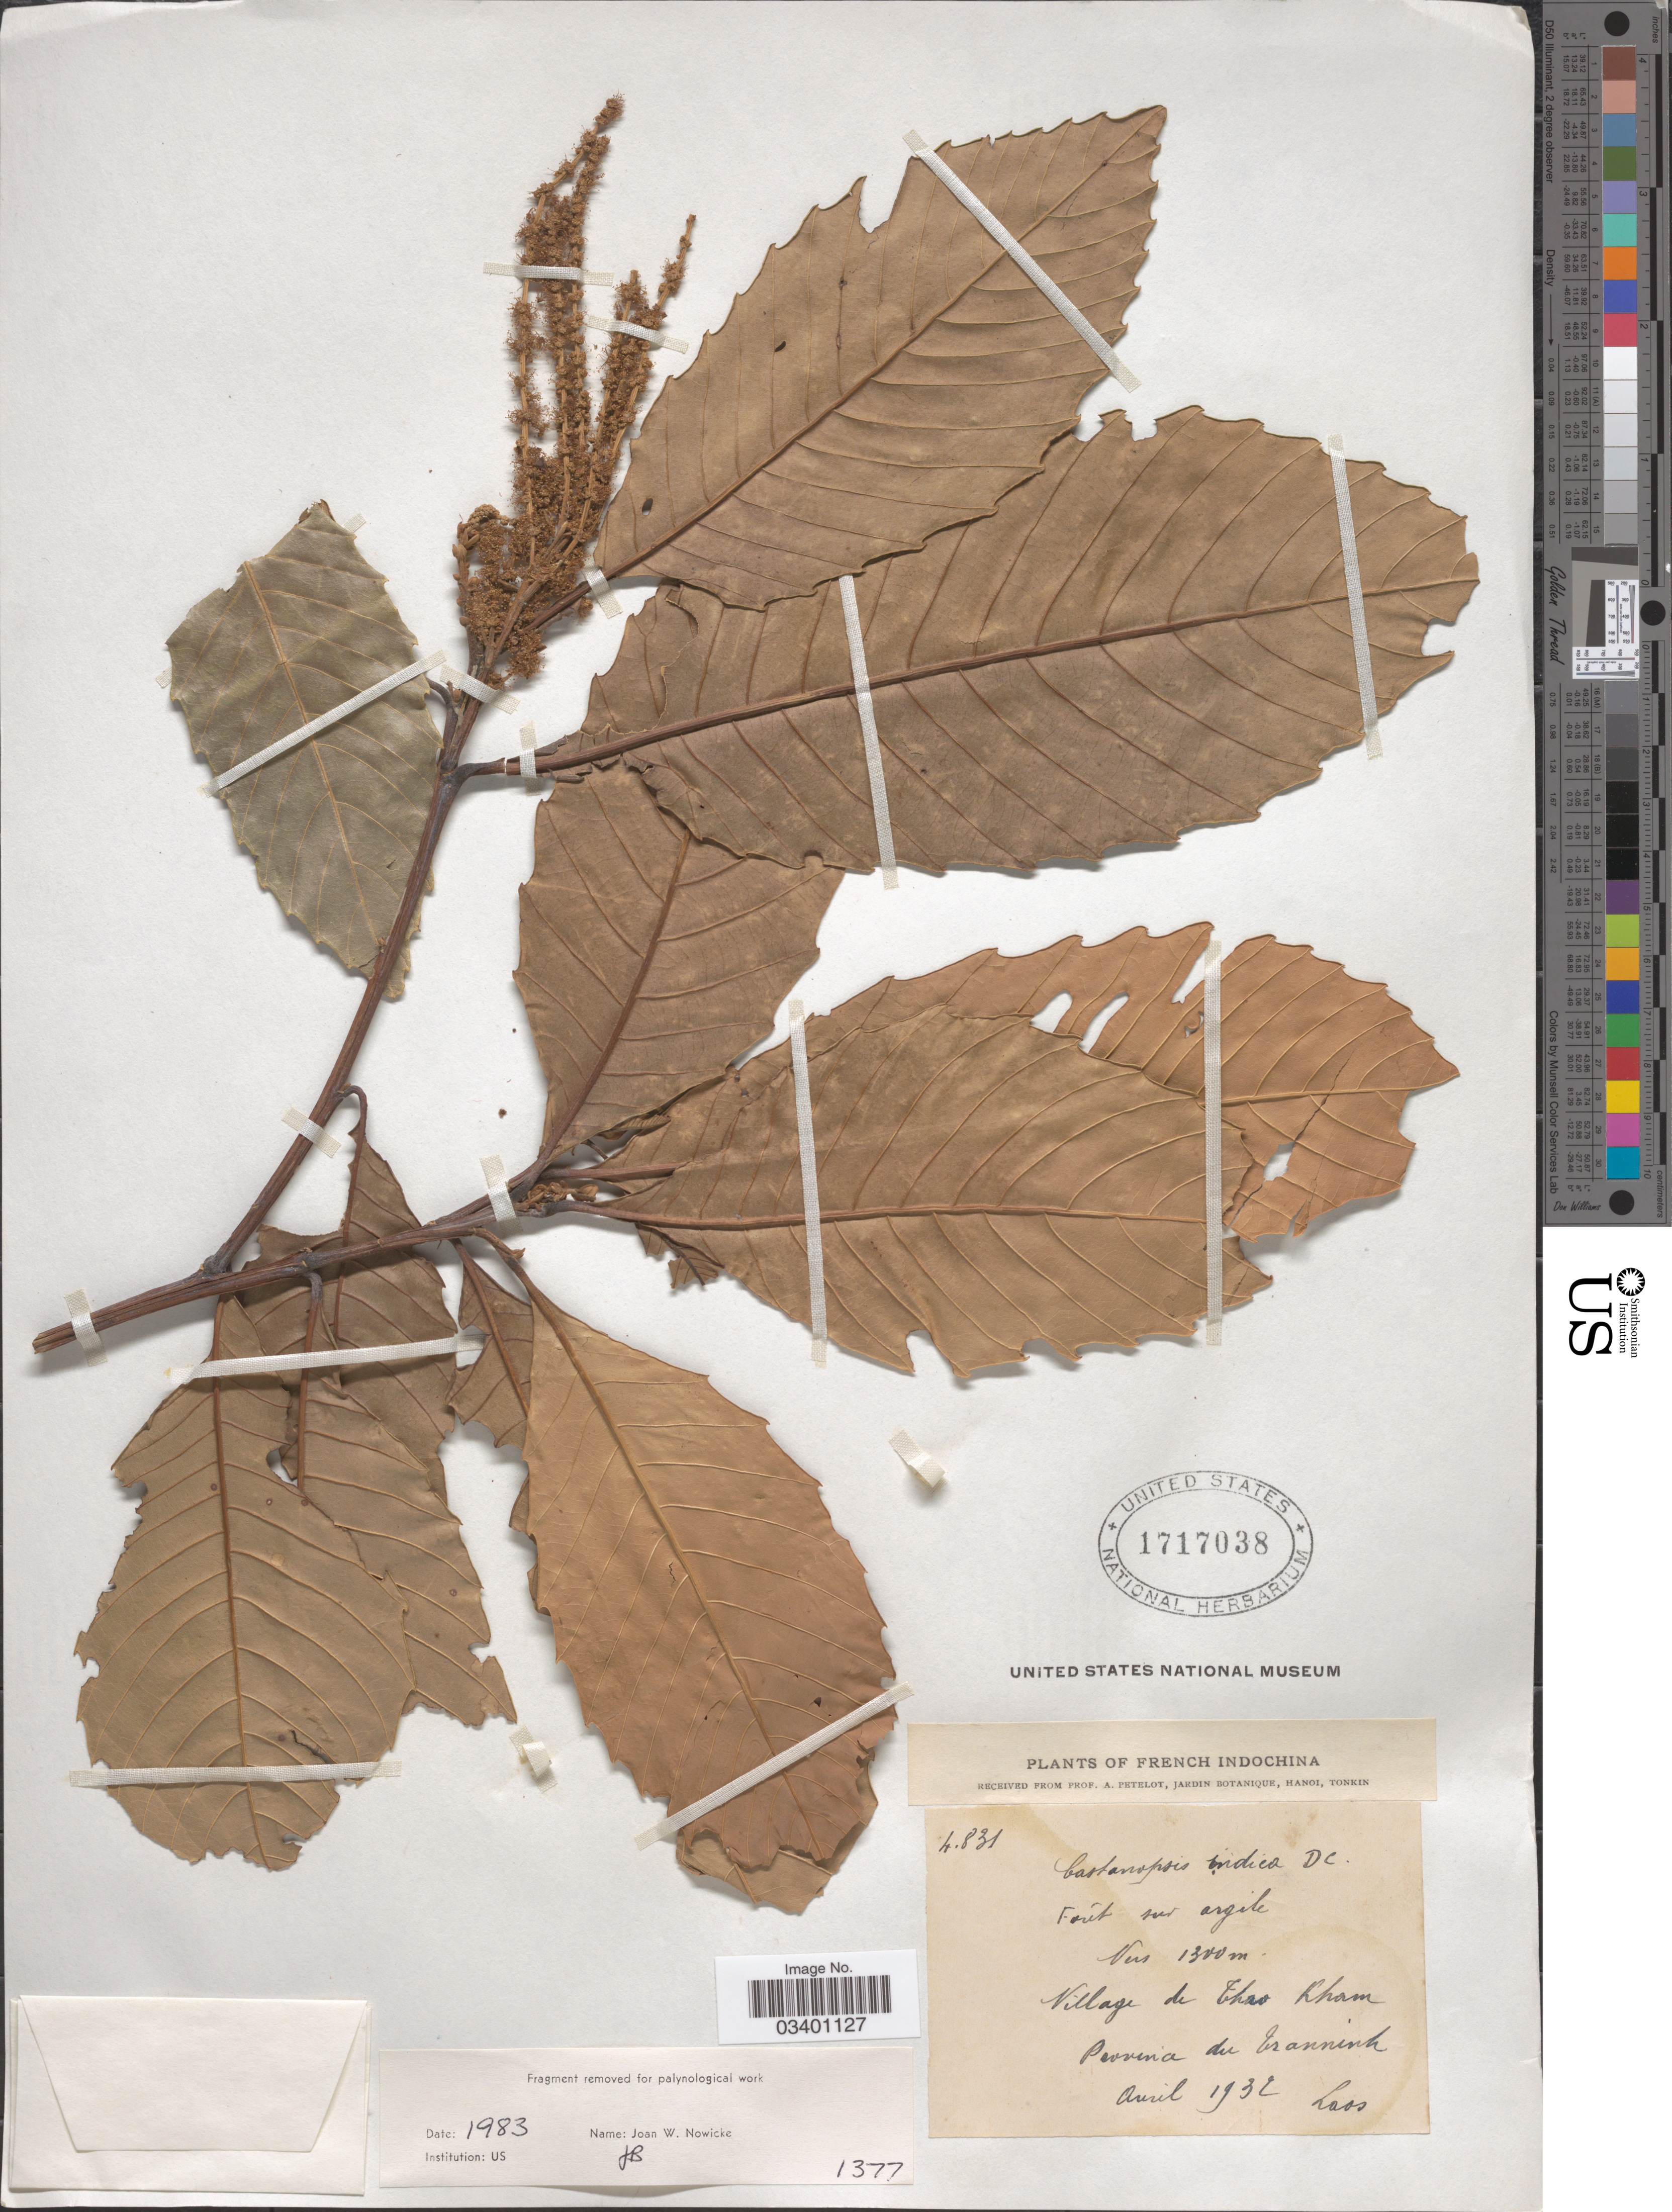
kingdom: Plantae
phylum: Tracheophyta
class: Magnoliopsida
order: Fagales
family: Fagaceae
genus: Castanopsis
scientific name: Castanopsis indica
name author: (Roxb.) A. DC.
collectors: A. Petelot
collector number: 4831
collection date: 1932-04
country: Laos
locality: French Indochina. Village de Thao Lham [interpreted]. Province de Tranninh.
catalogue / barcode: US 1717038